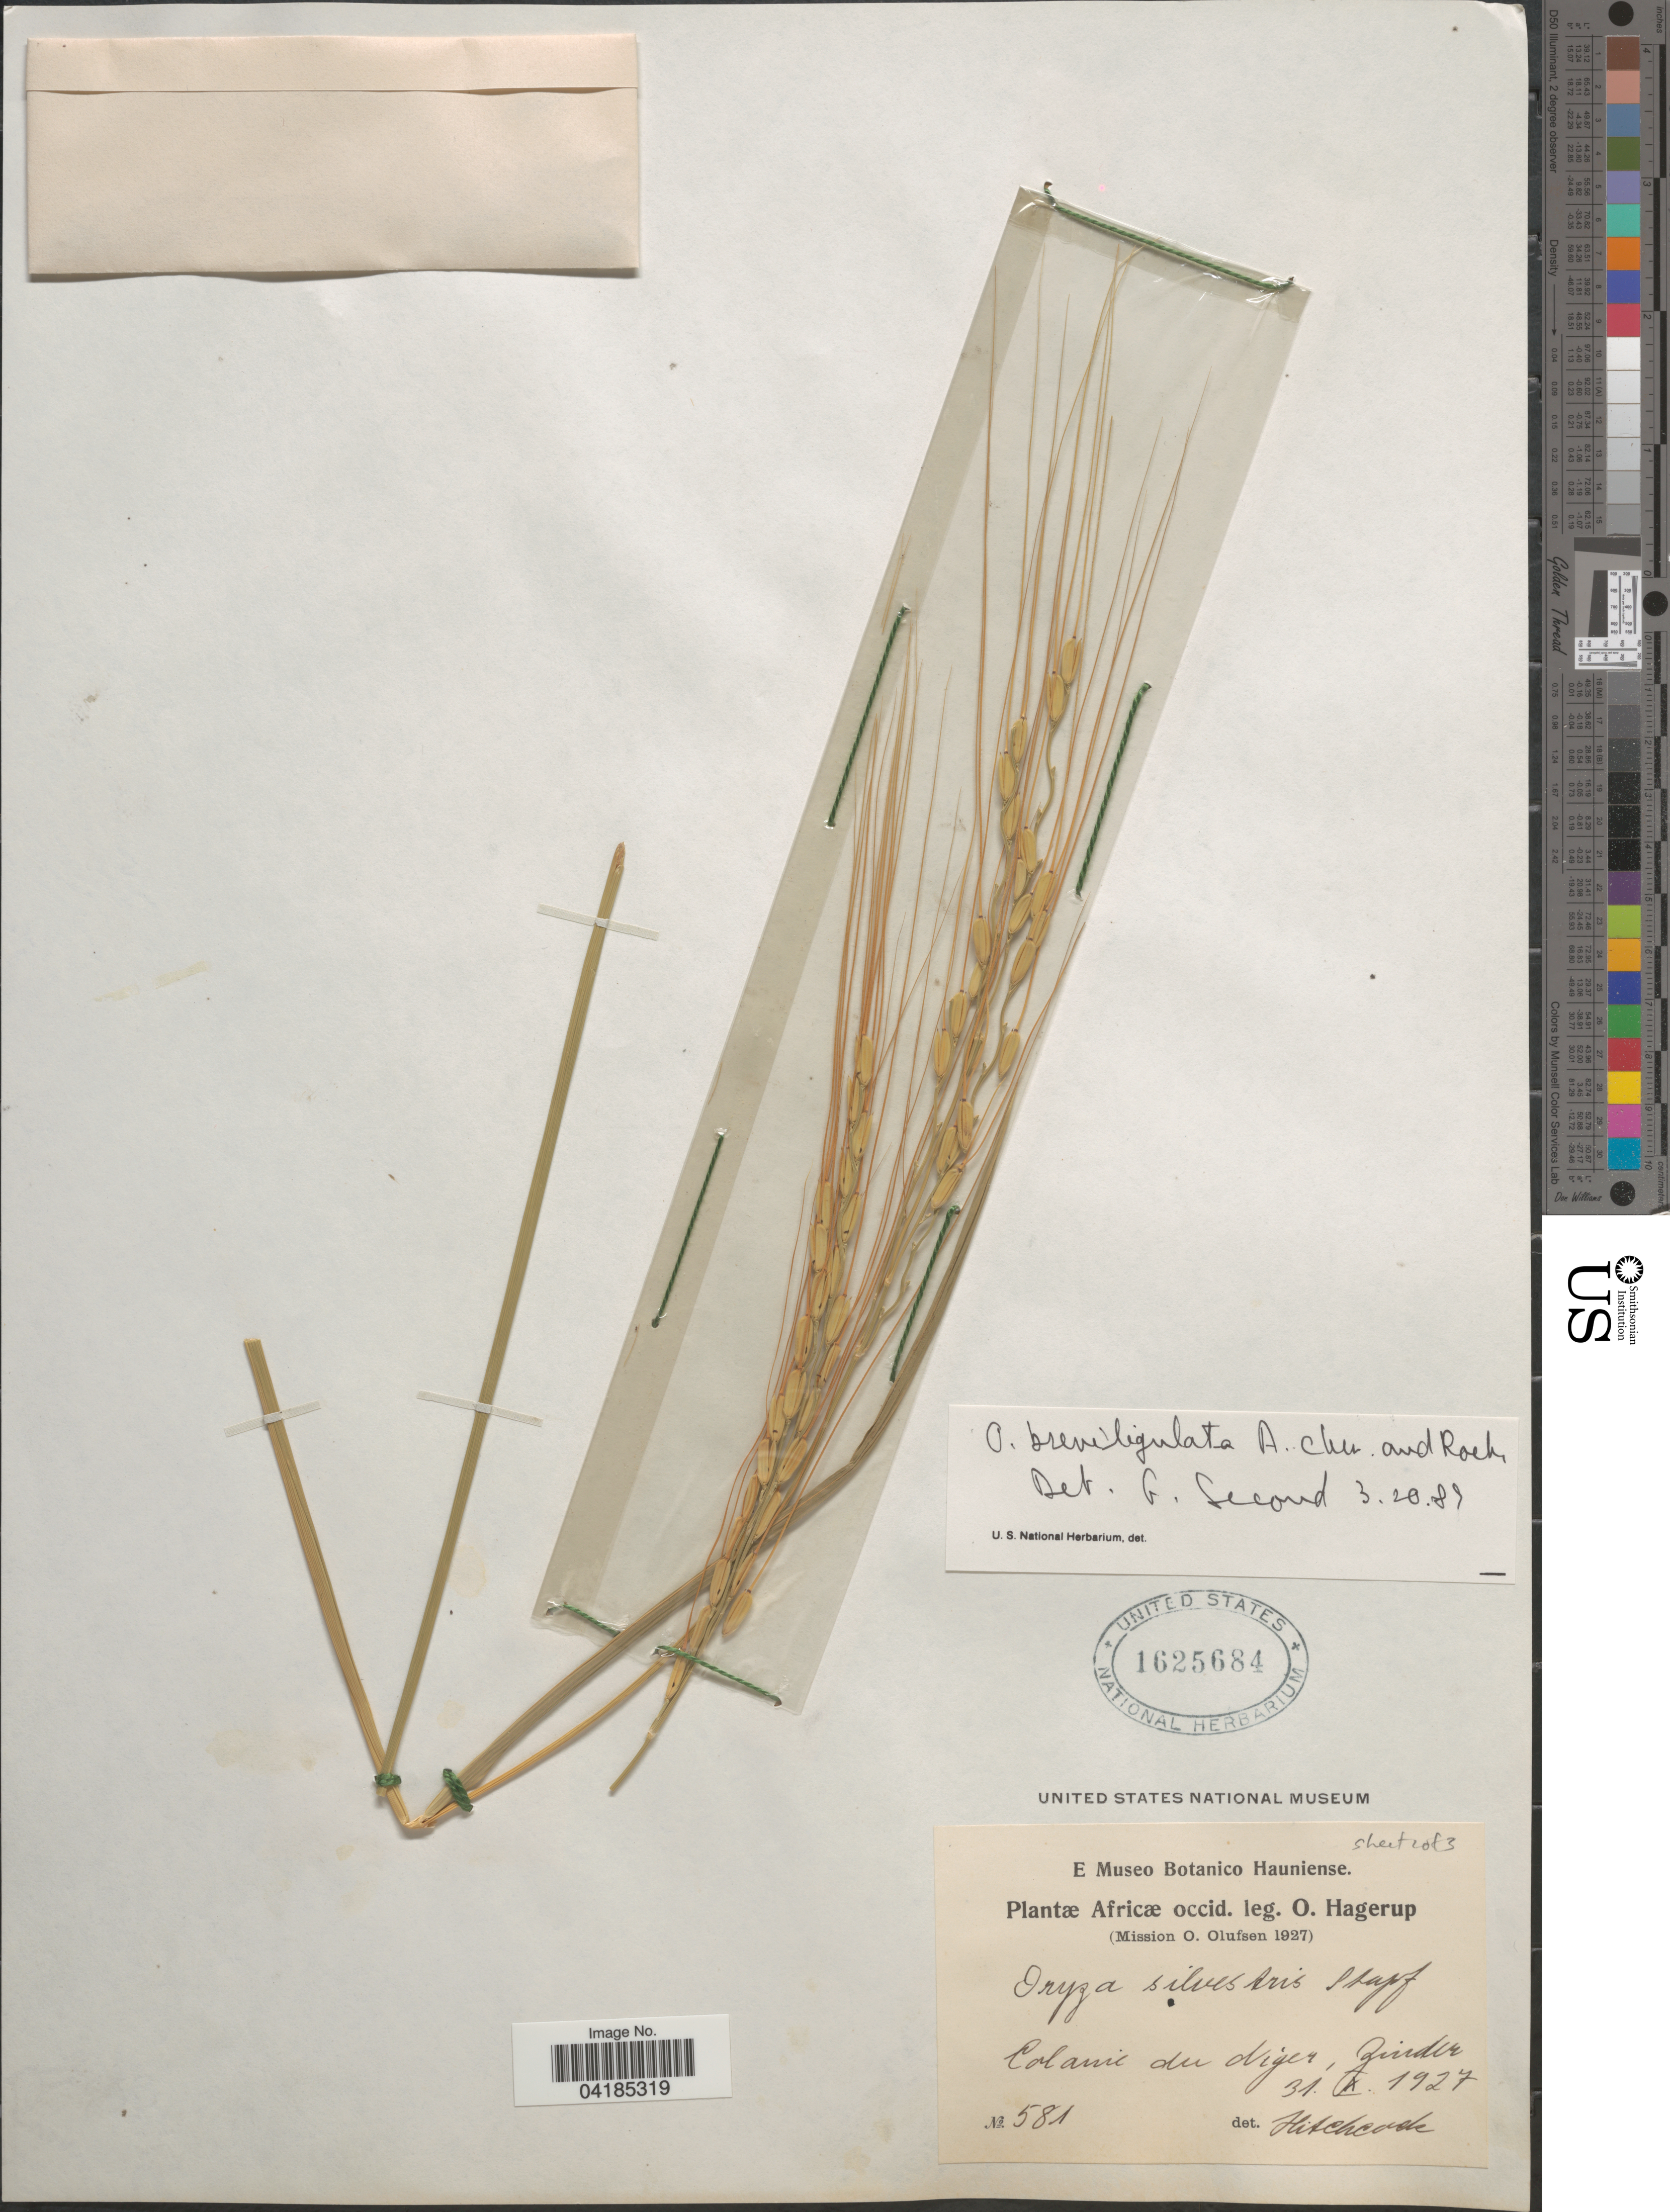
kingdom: Plantae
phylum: Tracheophyta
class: Liliopsida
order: Poales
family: Poaceae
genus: Oryza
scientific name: Oryza longistaminata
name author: A. Chev. & Roehr.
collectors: O. Hagerup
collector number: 581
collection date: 1927-10-31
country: Nigeria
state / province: Niger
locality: Africæ occid. (Mission O. Olufsen 1927). Colonie du Niger, Zinder.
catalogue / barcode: US 1625684